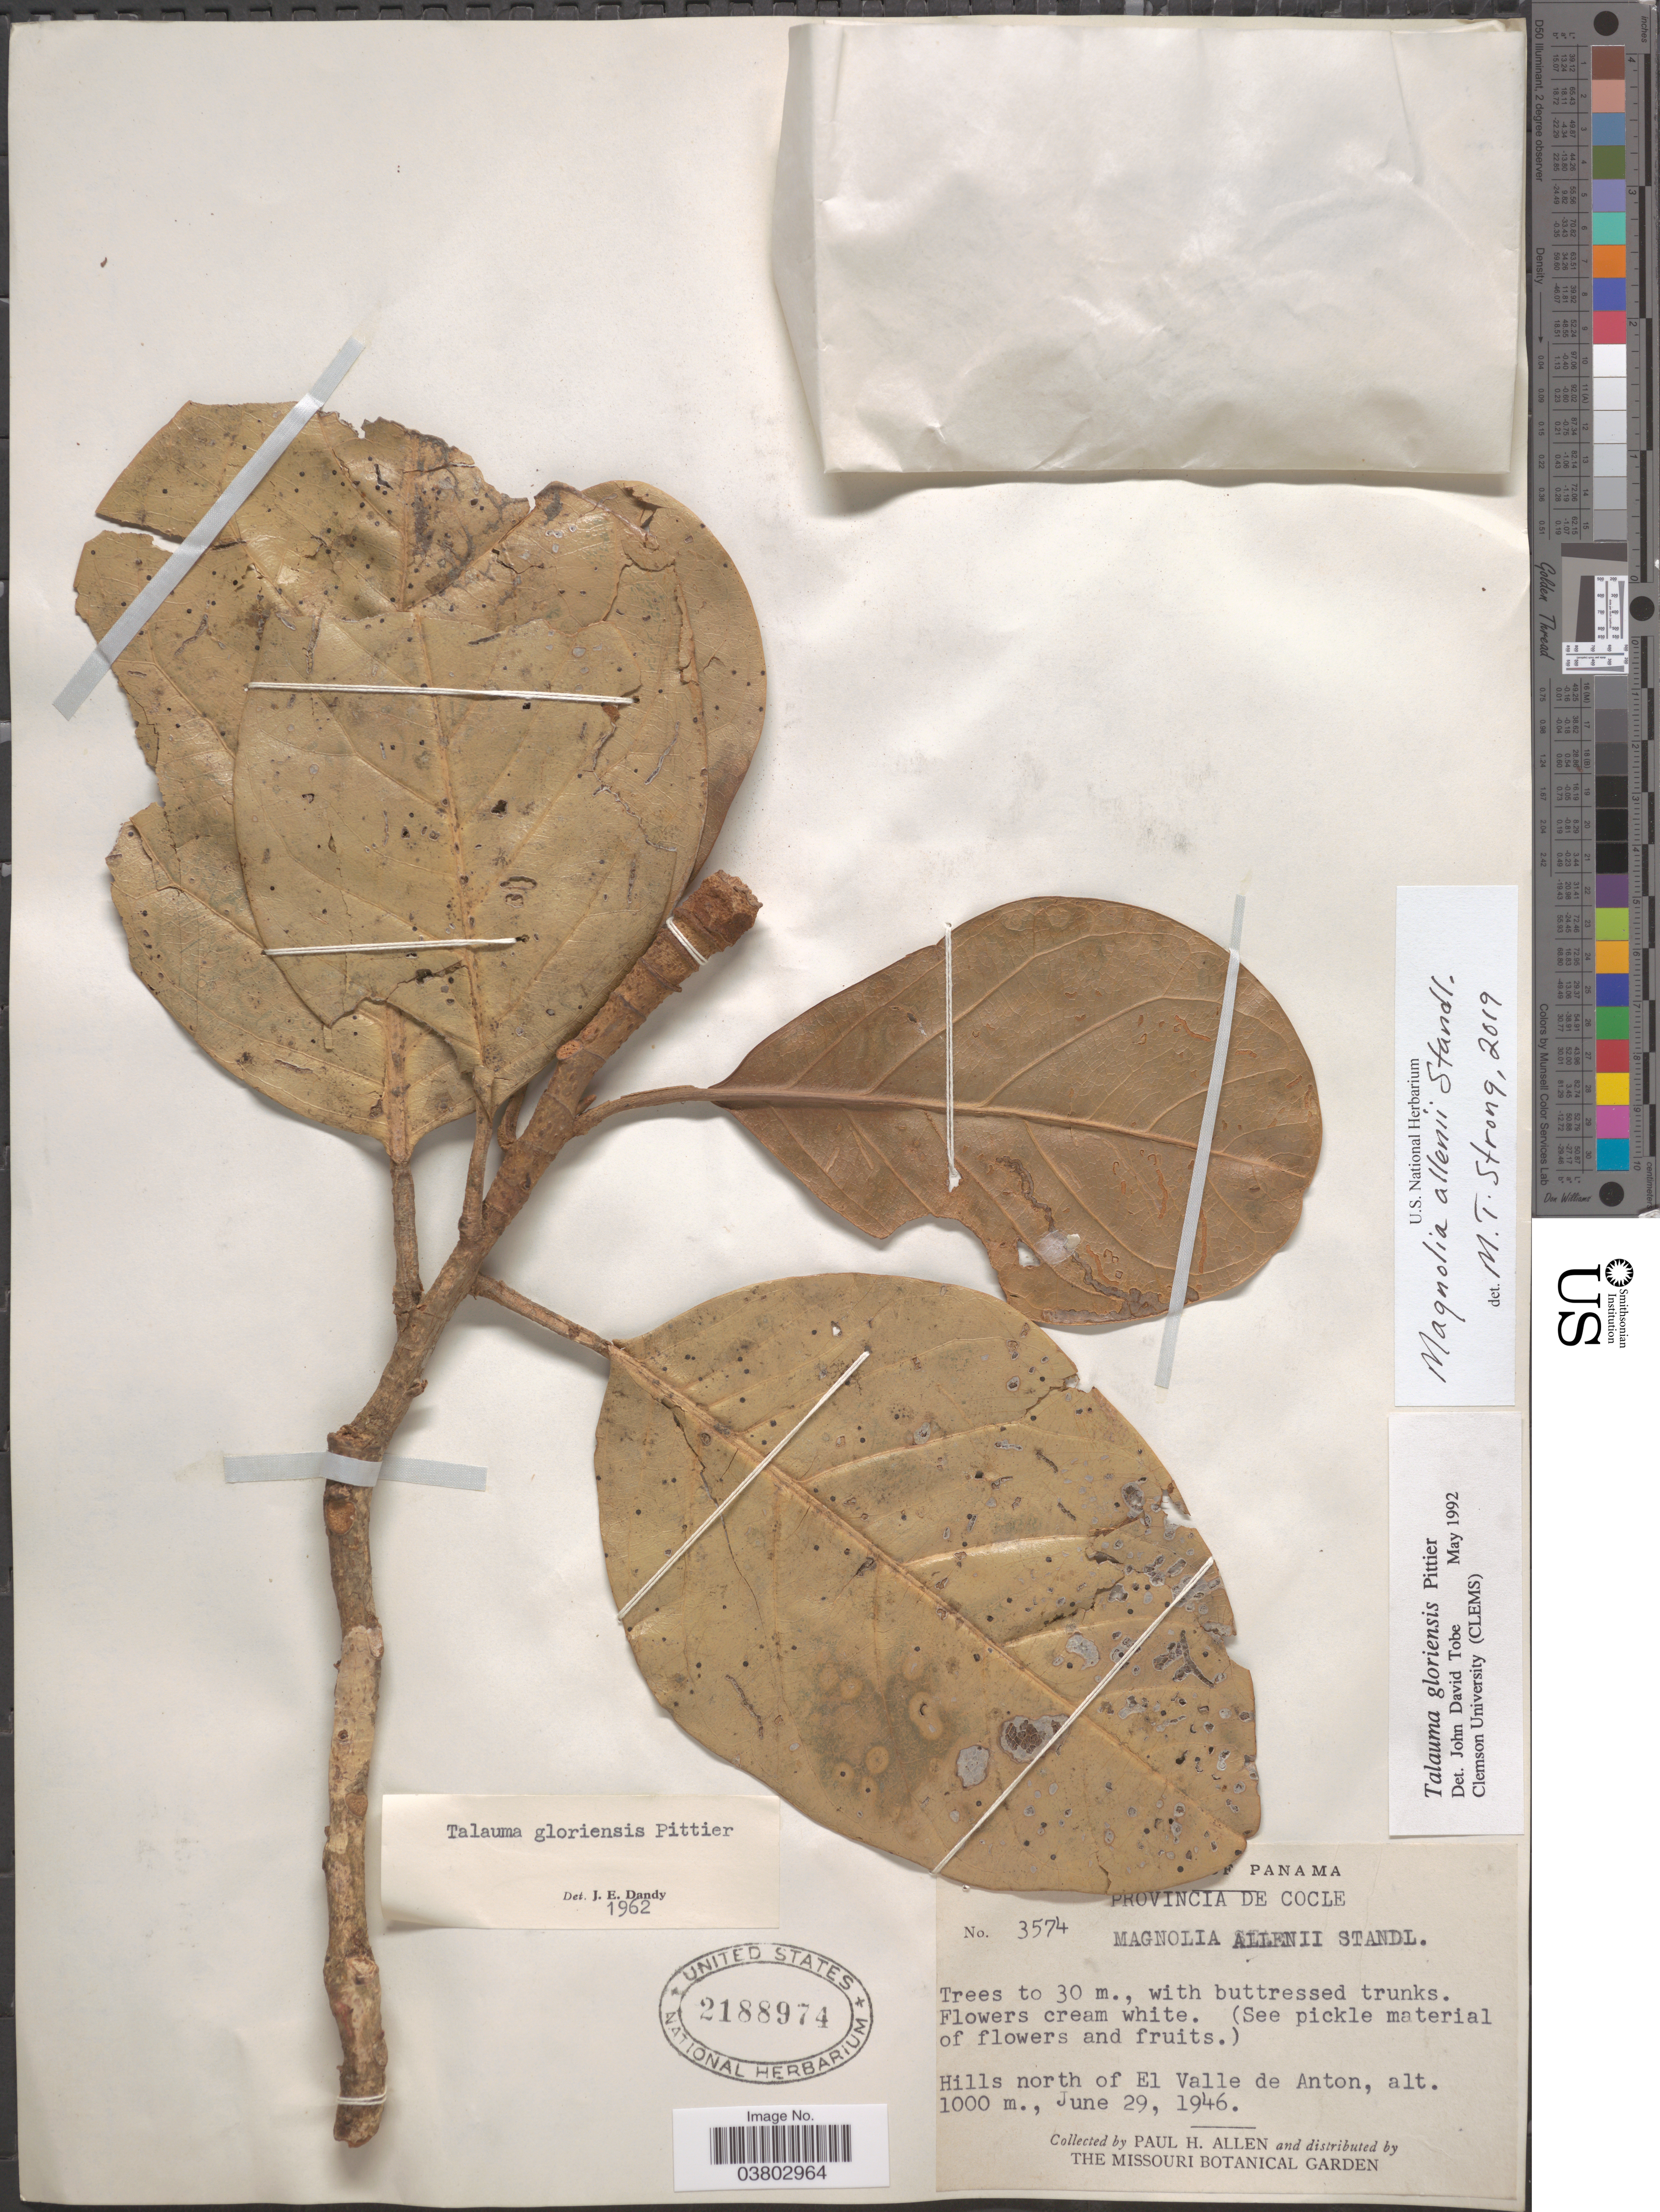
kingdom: Plantae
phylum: Tracheophyta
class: Magnoliopsida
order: Magnoliales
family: Magnoliaceae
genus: Magnolia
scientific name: Magnolia allenii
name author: Standl.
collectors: P. H. Allen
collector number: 3574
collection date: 1946-06-29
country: Panama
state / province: Cocle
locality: Hills north of El Valle de Anton.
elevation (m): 1000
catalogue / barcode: US 2188974